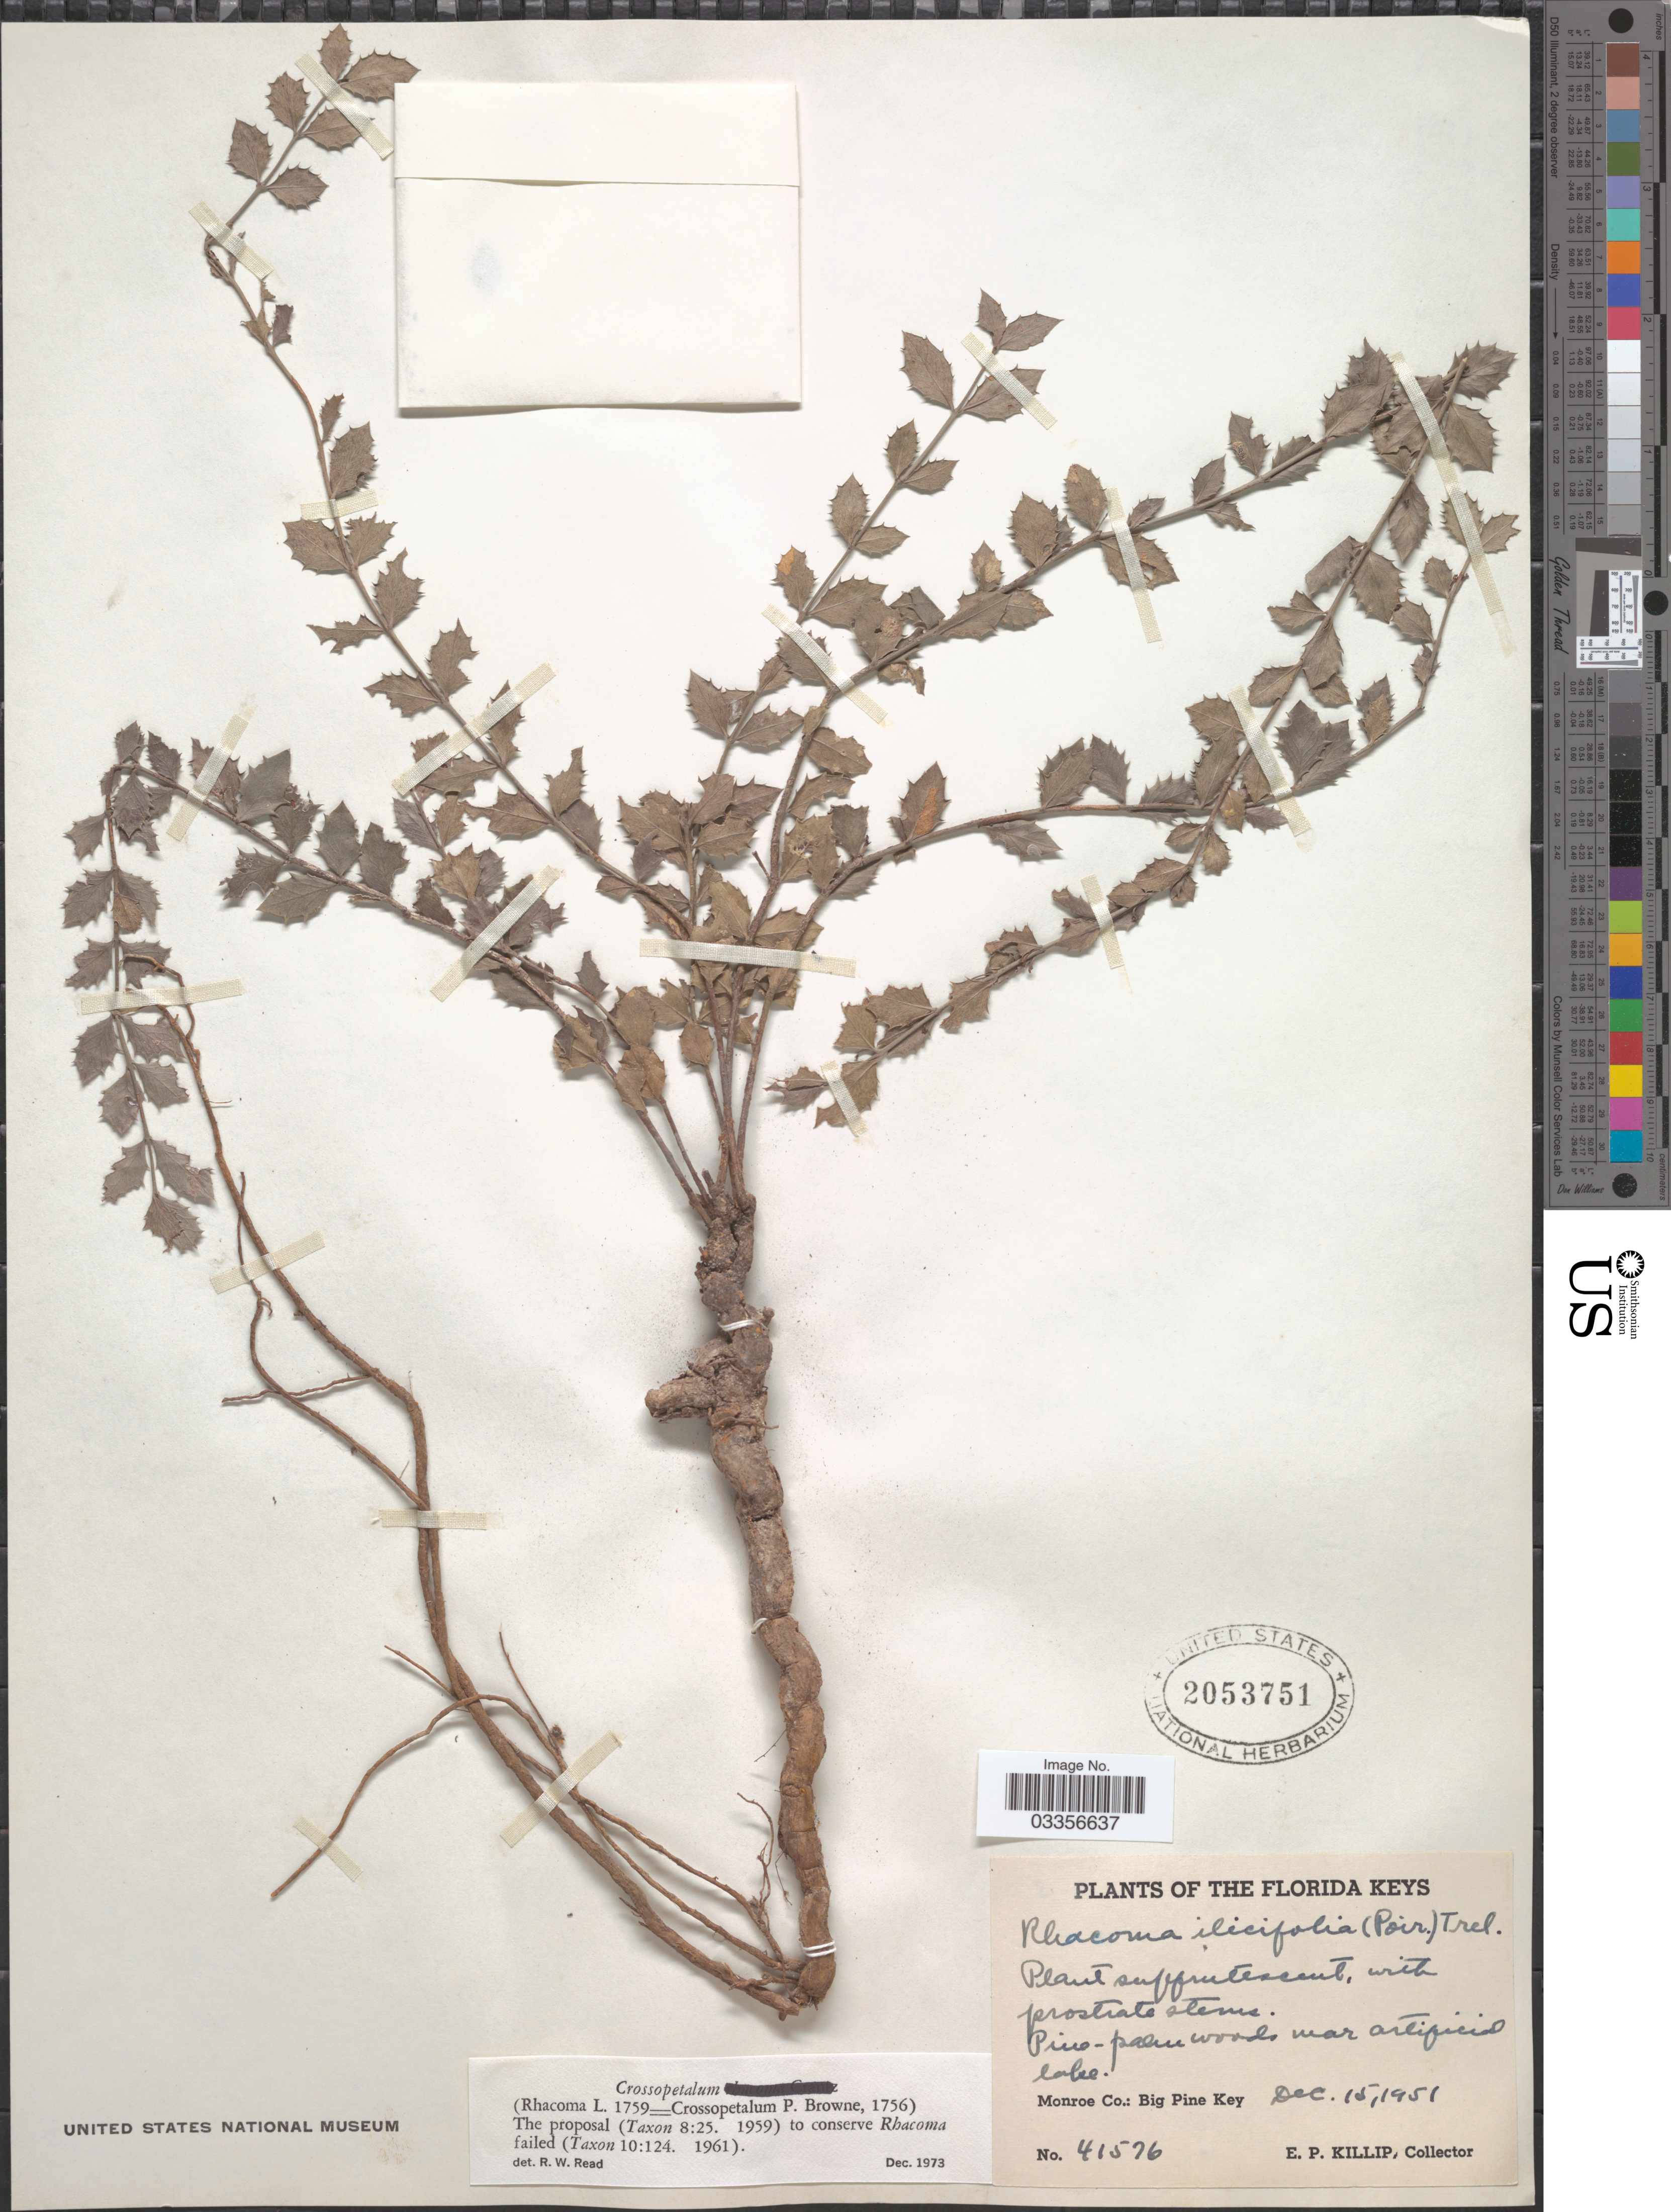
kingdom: Plantae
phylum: Tracheophyta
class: Magnoliopsida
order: Celastrales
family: Celastraceae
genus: Crossopetalum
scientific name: Crossopetalum ilicifolium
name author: (Poir.) Kuntze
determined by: Strong, Mark T., (BOT), Smithsonian Institution - National Museum of Natural History (UNITED STATES)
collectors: E. P. Killip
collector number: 41576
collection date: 1951-12-15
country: United States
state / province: Florida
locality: Florida Keys, Monroe Co.: Big Pine Key.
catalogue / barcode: US 2053751